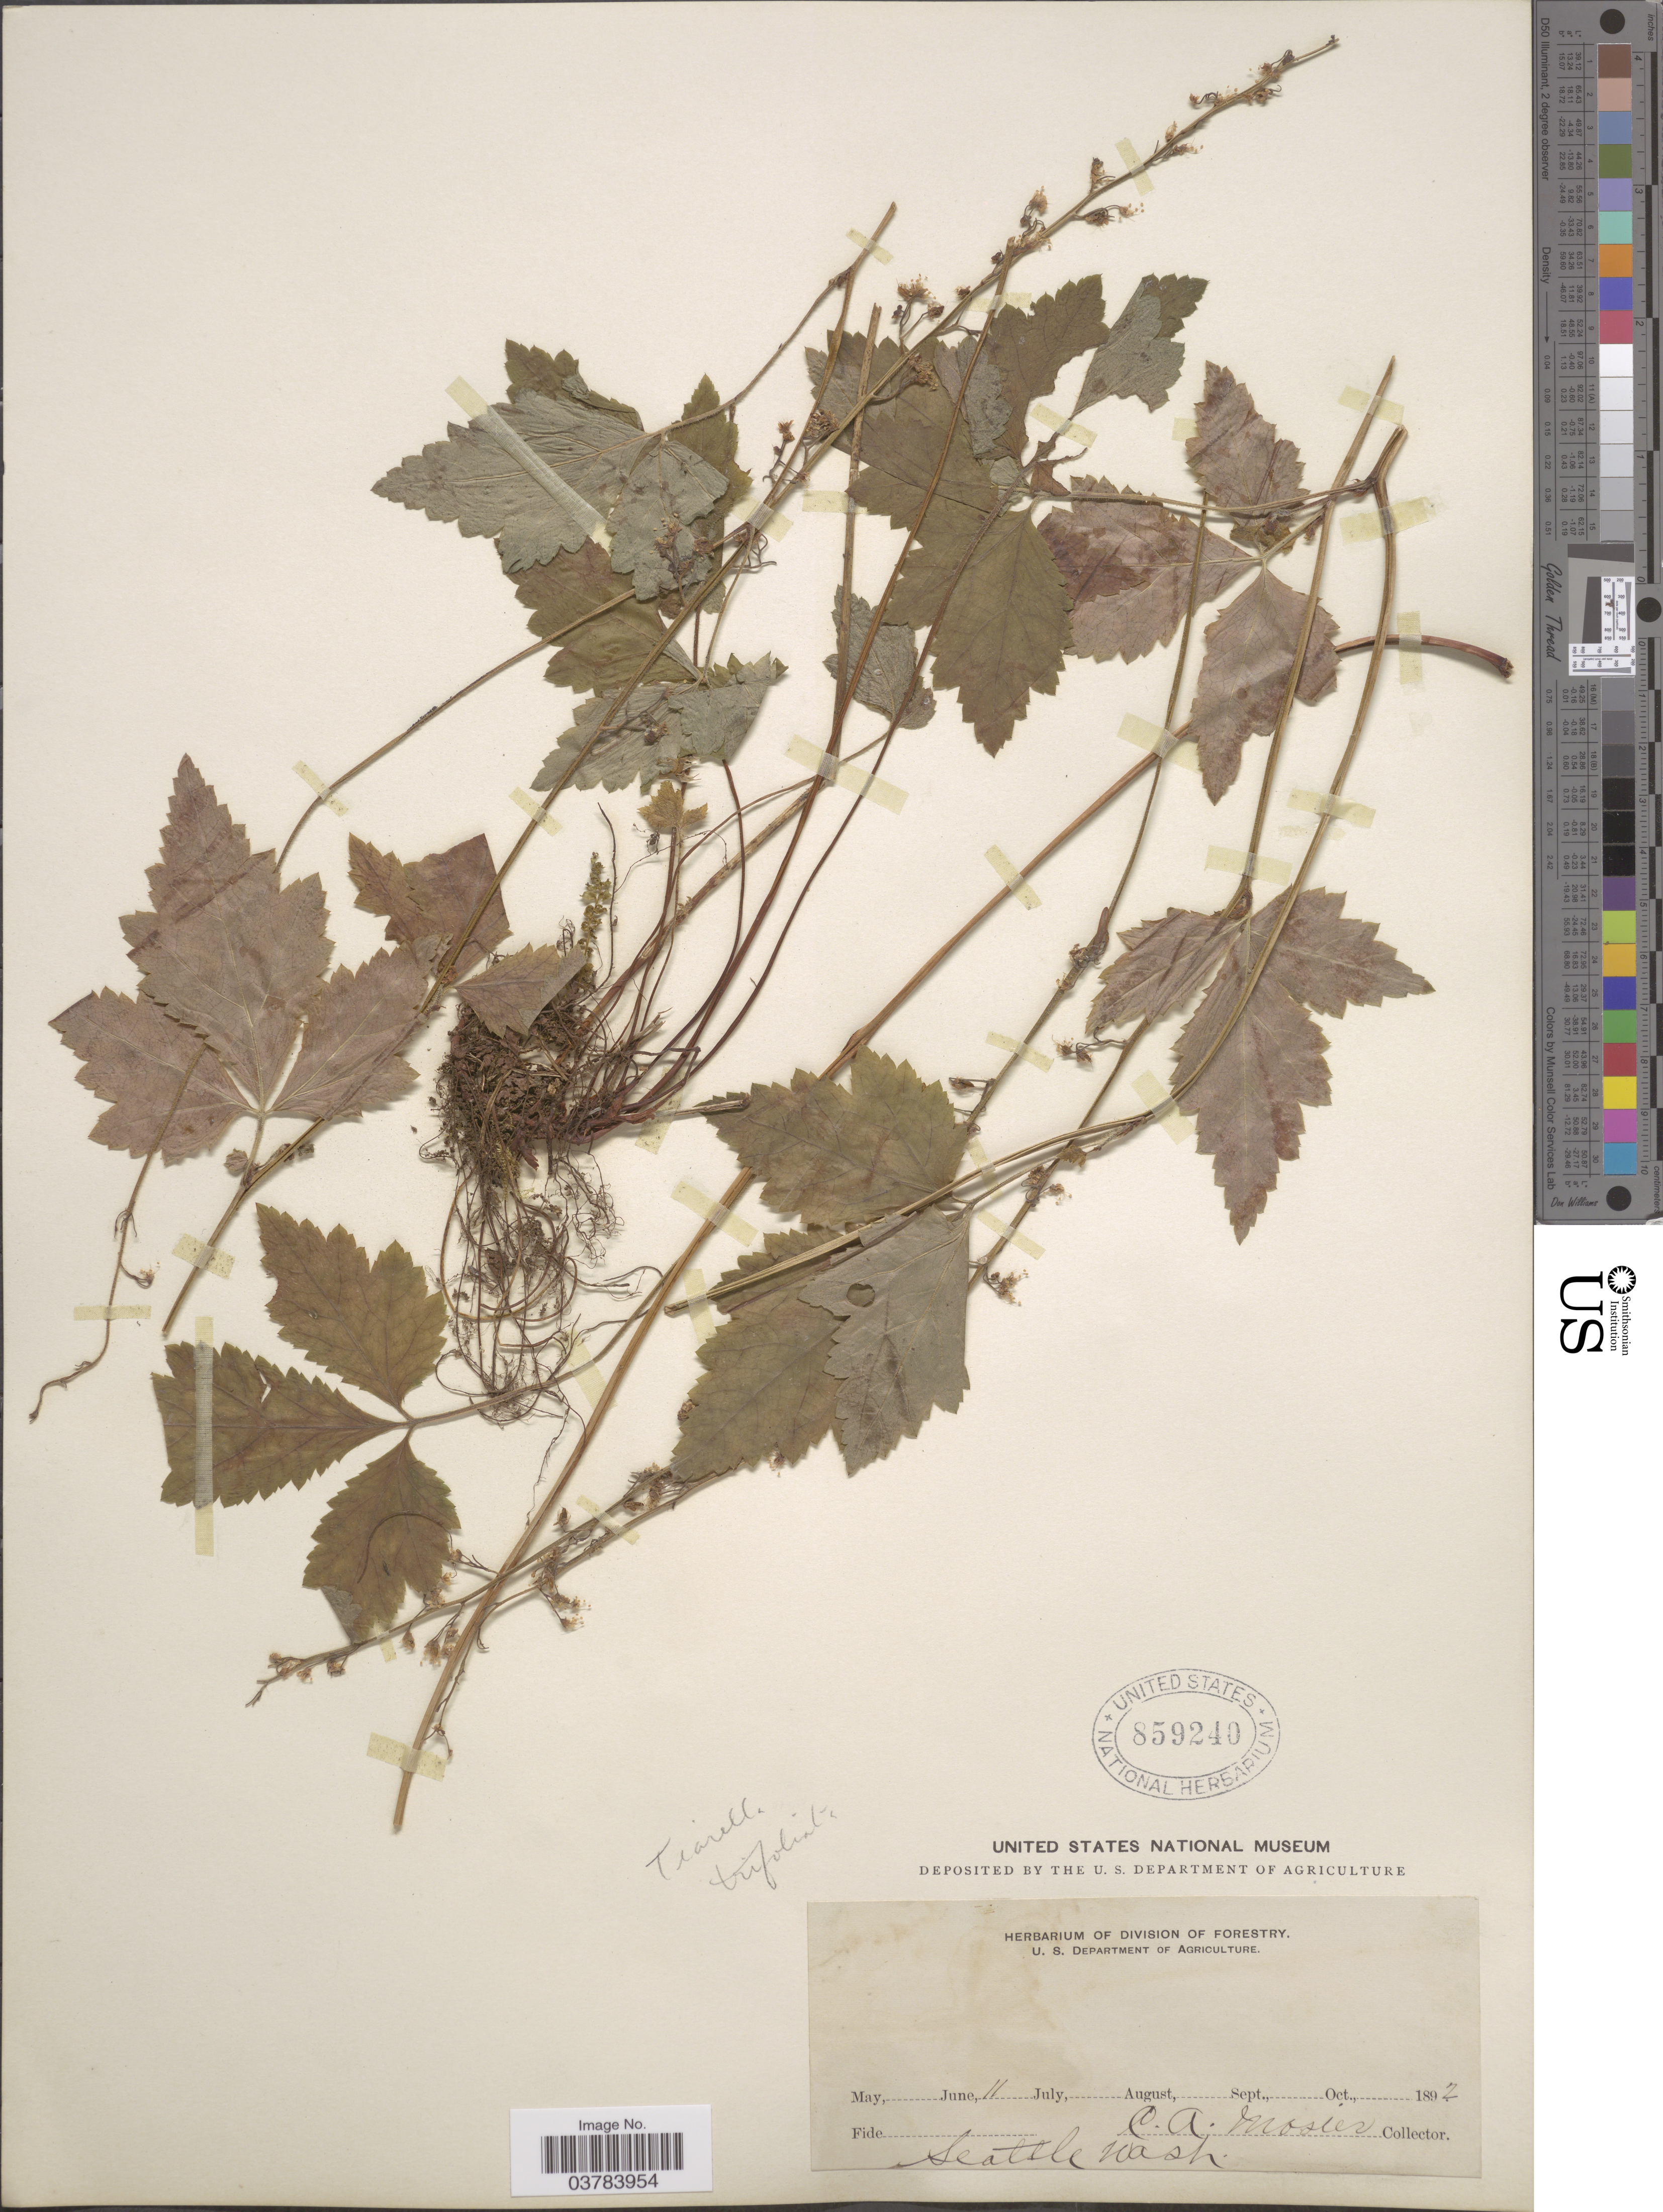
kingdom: Plantae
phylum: Tracheophyta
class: Magnoliopsida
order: Saxifragales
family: Saxifragaceae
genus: Tiarella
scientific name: Tiarella trifoliata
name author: L.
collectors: C. A. Mosier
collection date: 1892-06-11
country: United States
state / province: Washington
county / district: King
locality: Seattle.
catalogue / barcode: US 859240